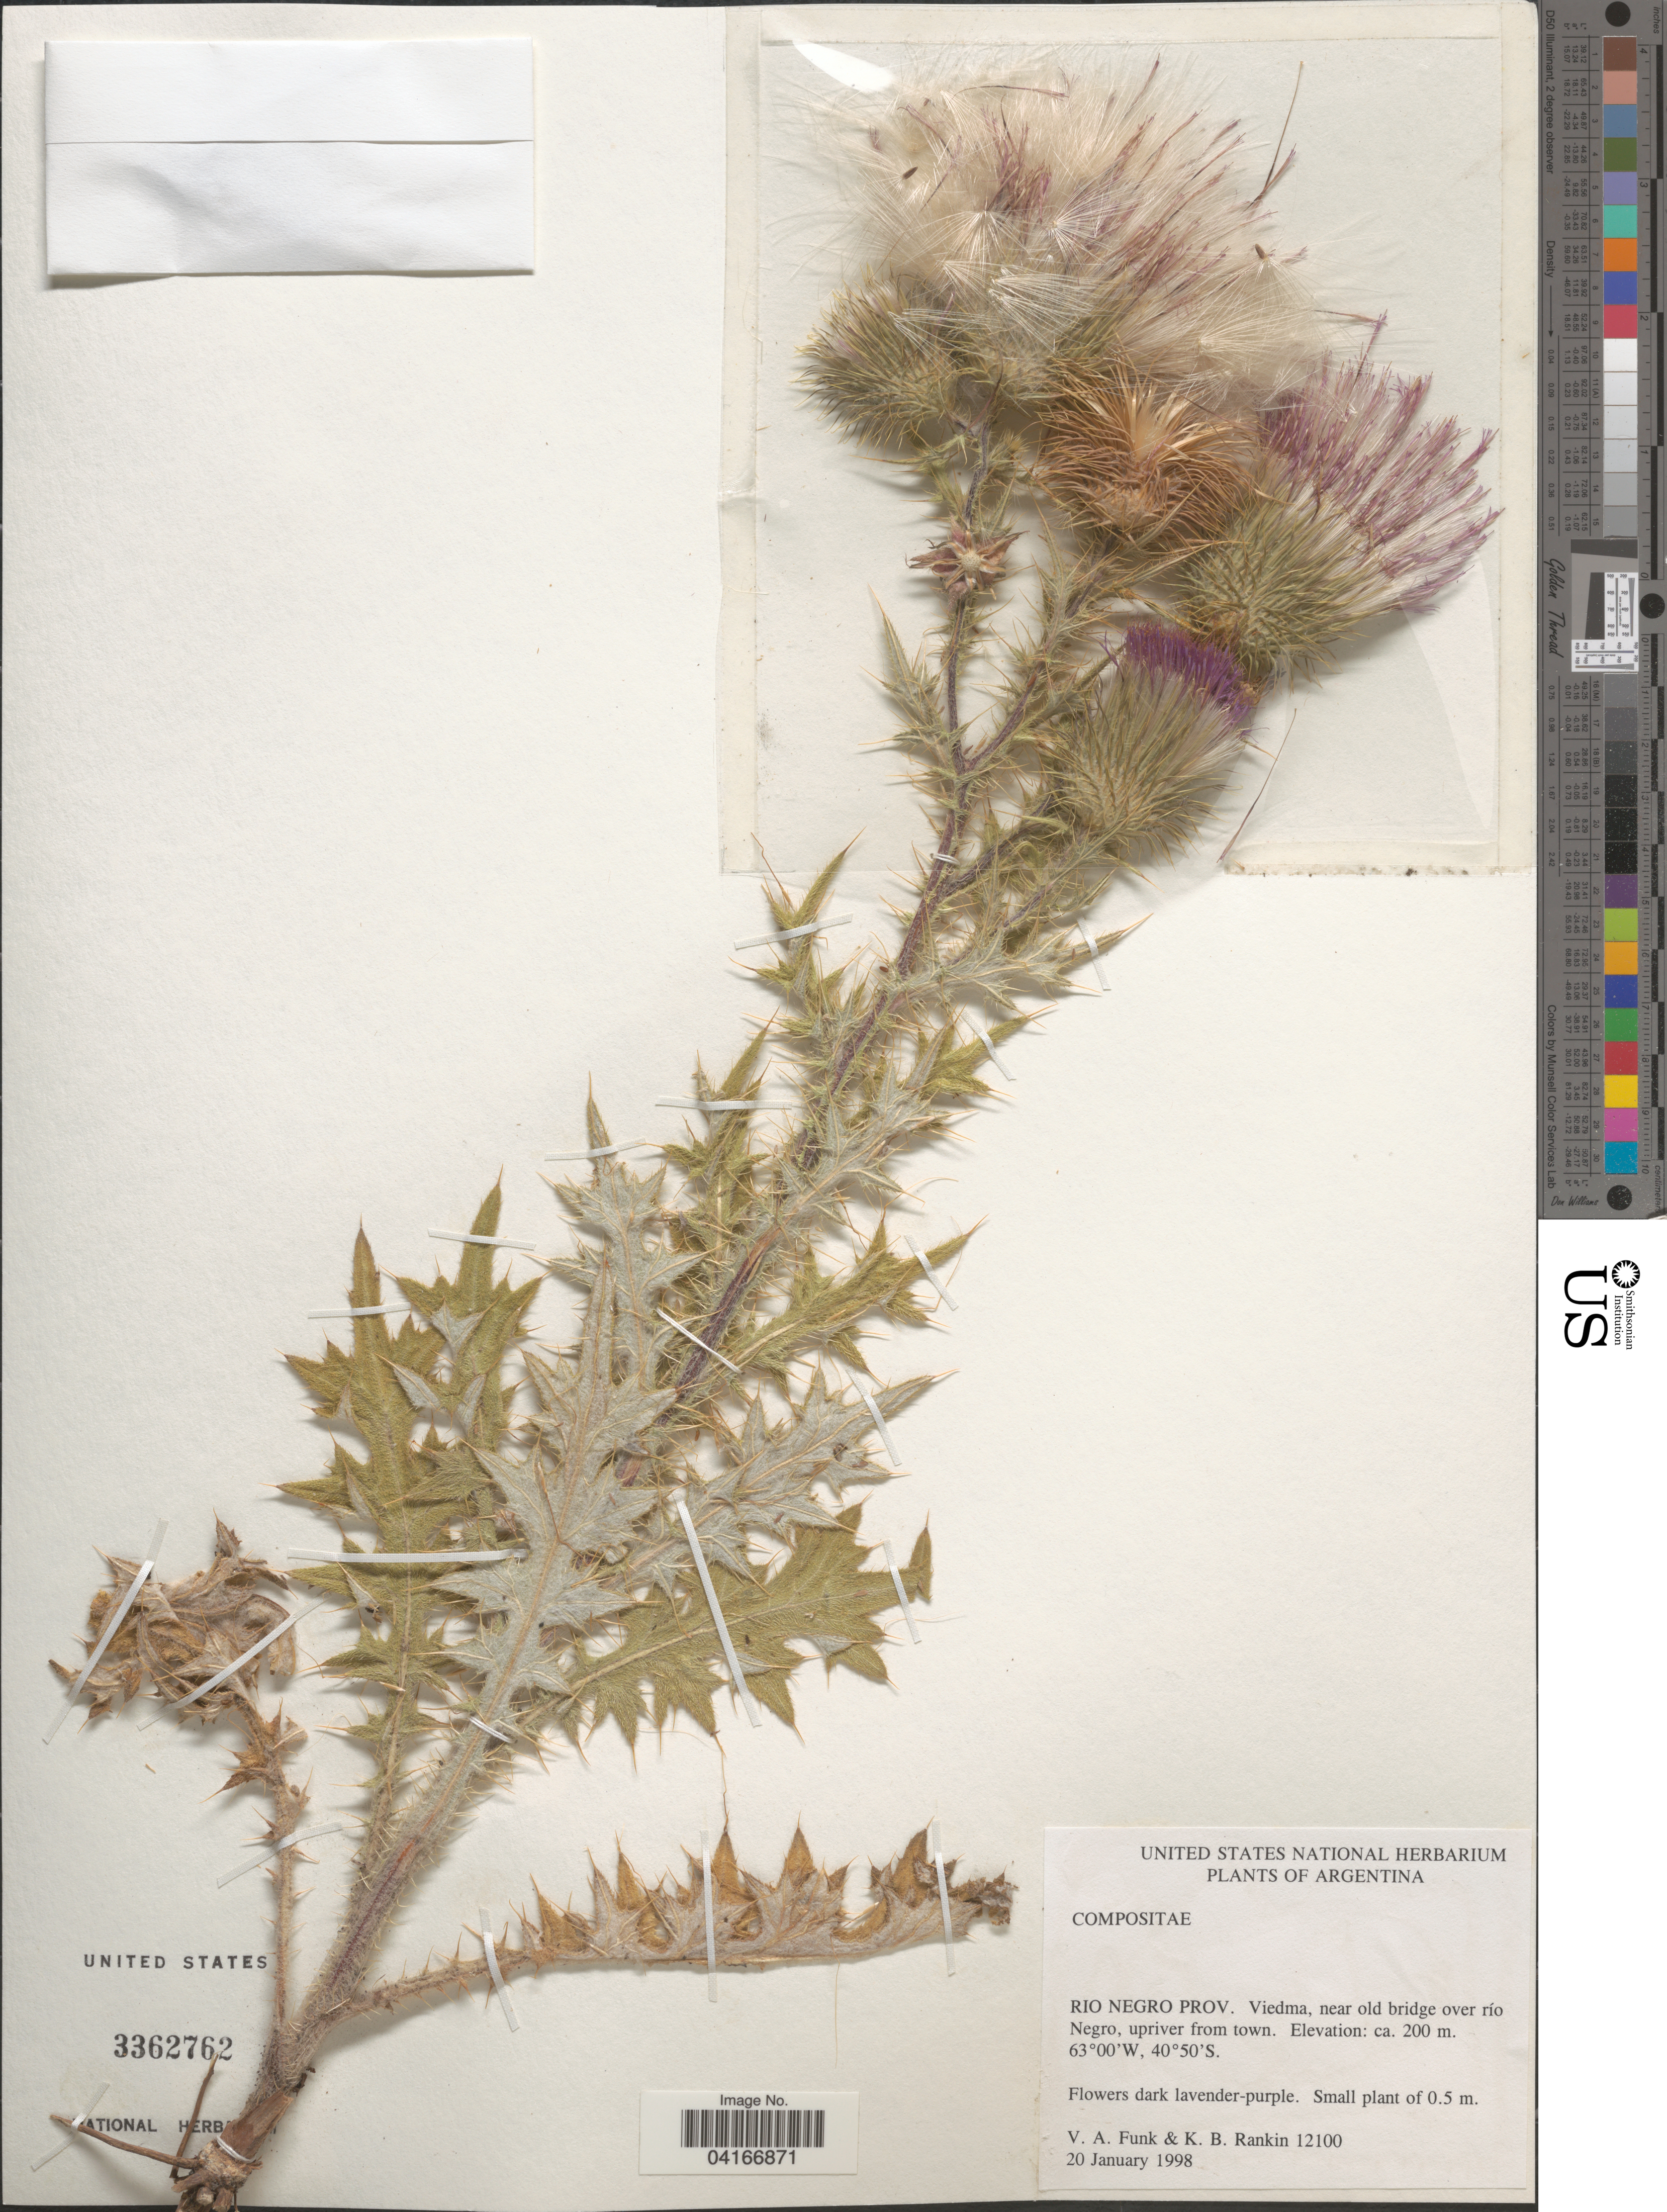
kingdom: Plantae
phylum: Tracheophyta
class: Magnoliopsida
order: Asterales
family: Asteraceae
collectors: V. Funk & K. B. Rankin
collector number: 12100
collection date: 1998-01-20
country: Argentina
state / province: Rio Negro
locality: Viedma, near old bridge over río Negro, upriver from town.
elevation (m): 200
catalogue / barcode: US 3362762